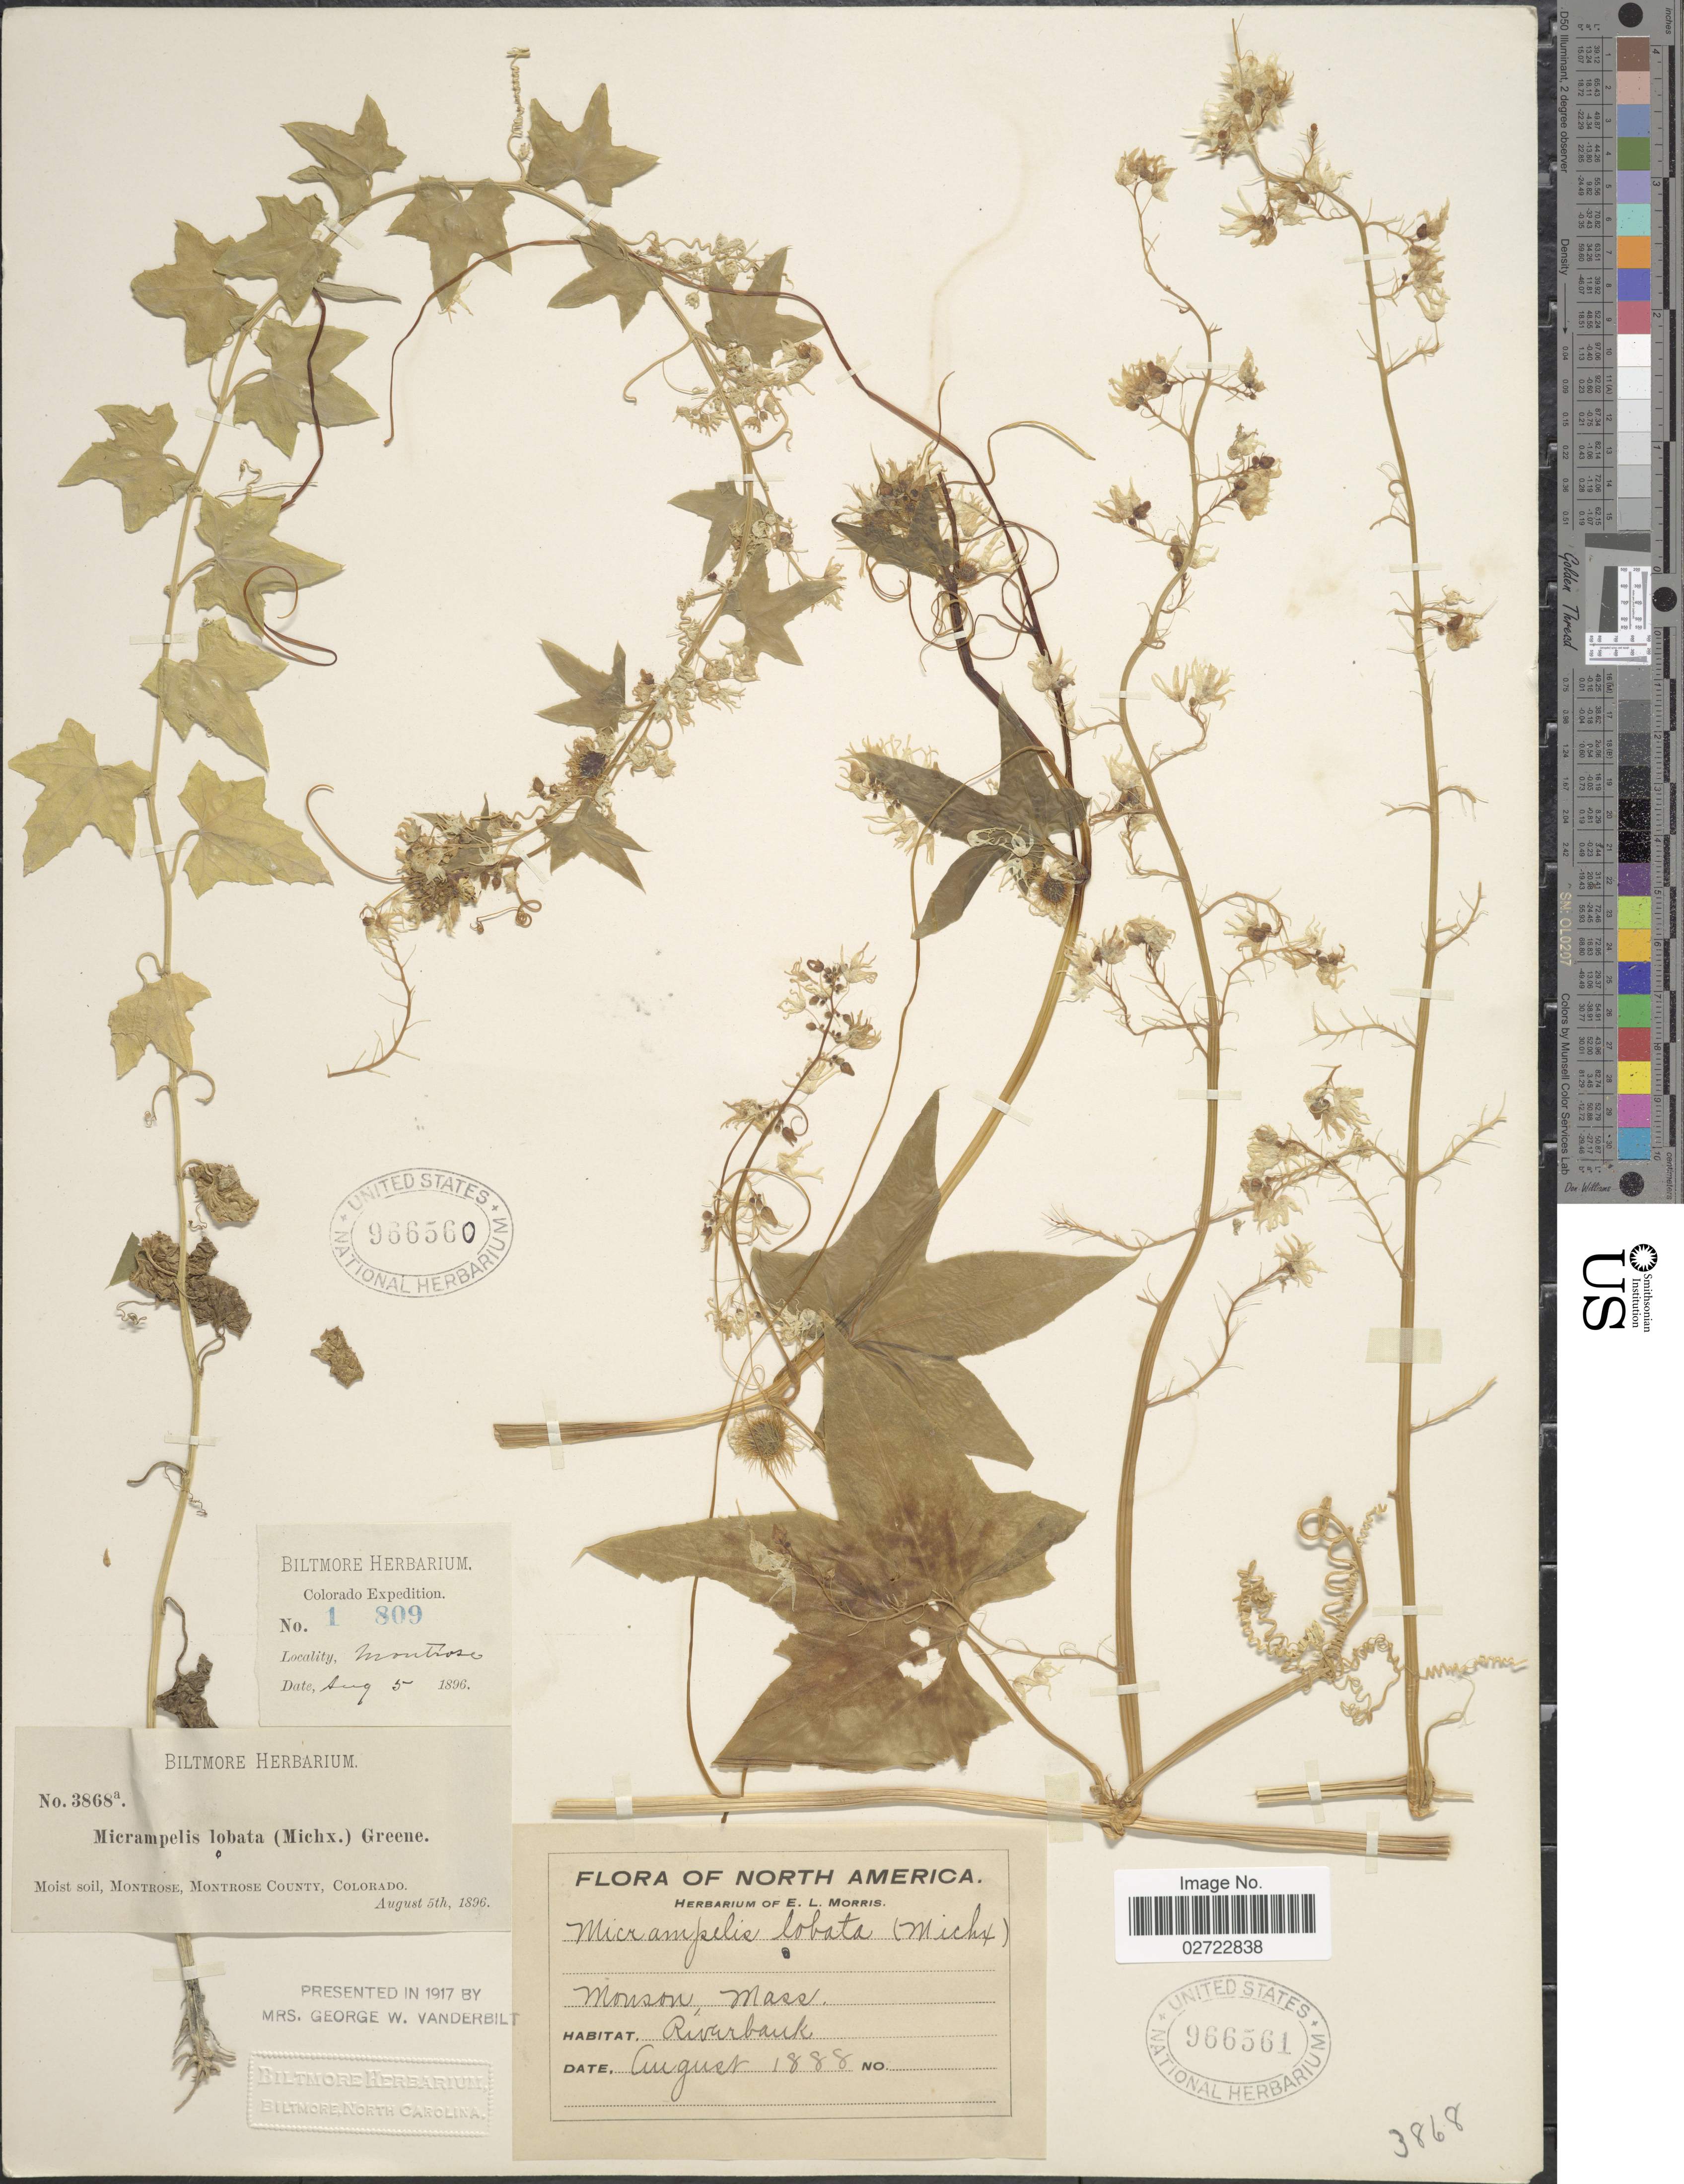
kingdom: Plantae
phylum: Tracheophyta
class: Magnoliopsida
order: Cucurbitales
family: Cucurbitaceae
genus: Echinocystis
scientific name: Echinocystis lobata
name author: (Michx.) Torr. & A. Gray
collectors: ex herb. E.L. Morris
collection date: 1888-08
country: United States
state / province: Massachusetts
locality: Monson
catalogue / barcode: US 966561